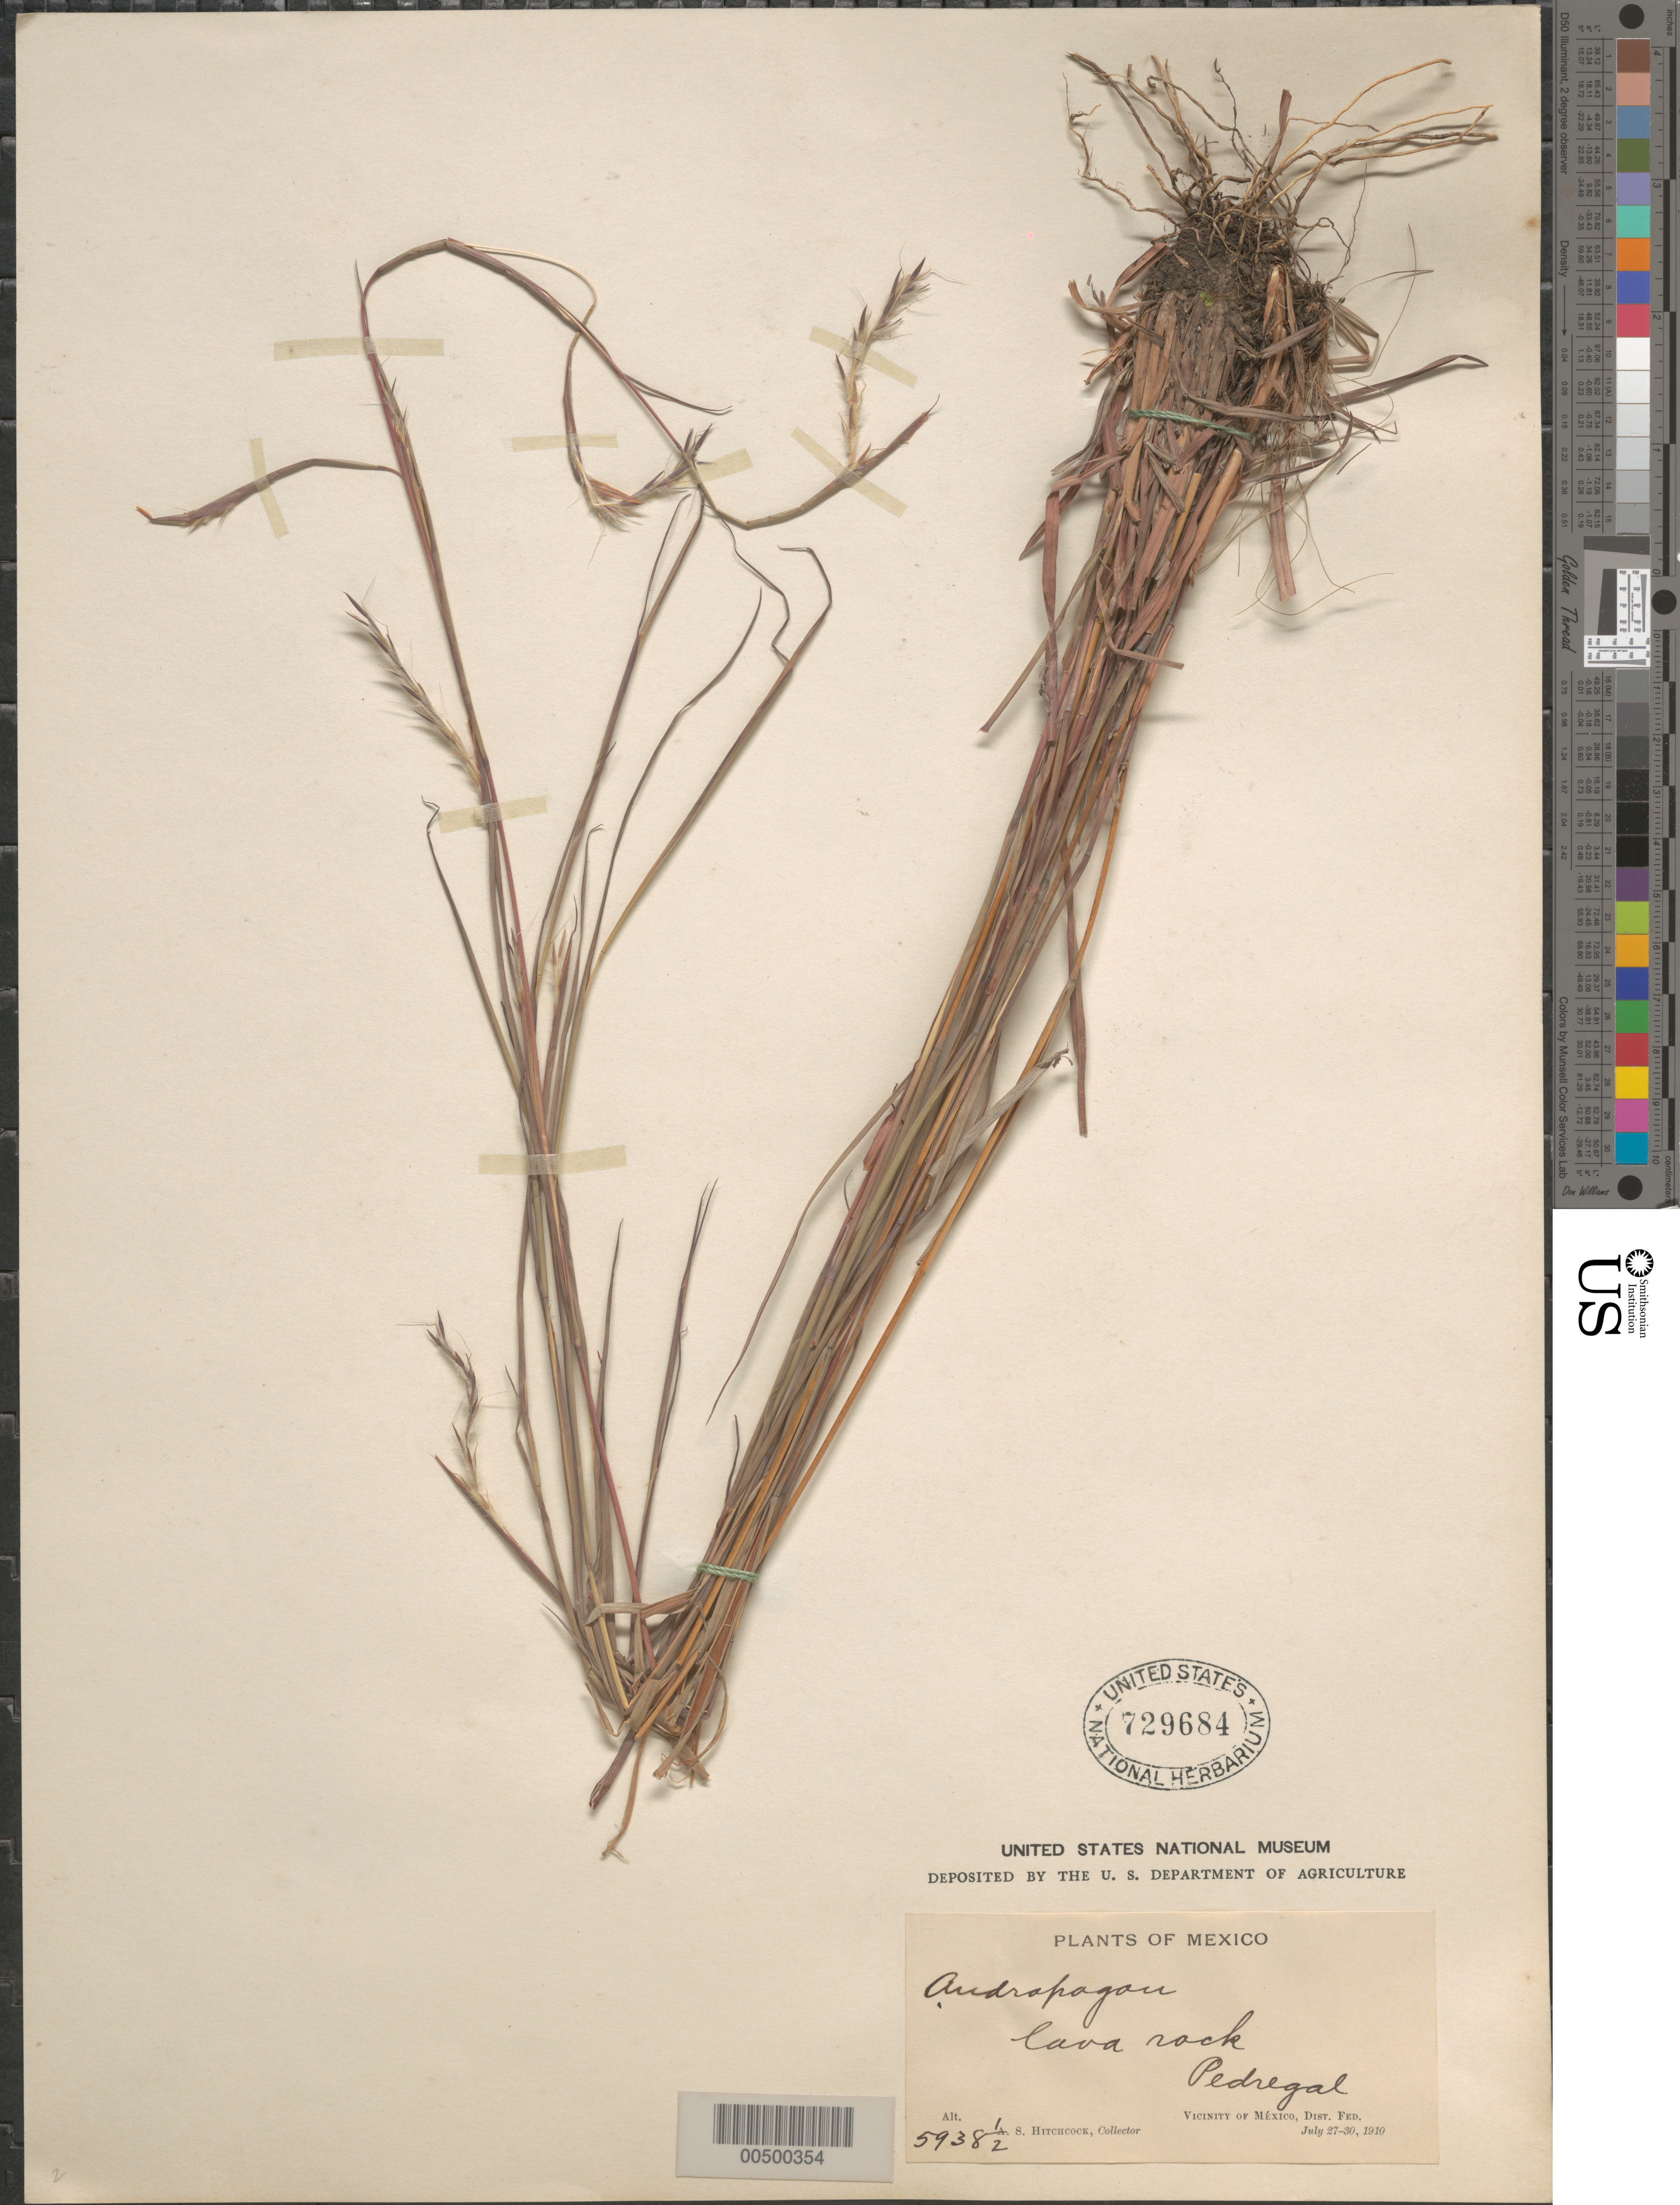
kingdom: Plantae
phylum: Tracheophyta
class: Liliopsida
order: Poales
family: Poaceae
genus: Schizachyrium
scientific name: Schizachyrium sanguineum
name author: (Retz.) Alston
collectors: A. S. Hitchcock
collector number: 5938.5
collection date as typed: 27 Jul 1910 to 30 Jul 1910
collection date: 1910-07-27/1910-07-30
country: Mexico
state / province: Distrito Federal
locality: Vicinity of México, Pedregal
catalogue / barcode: US 729684